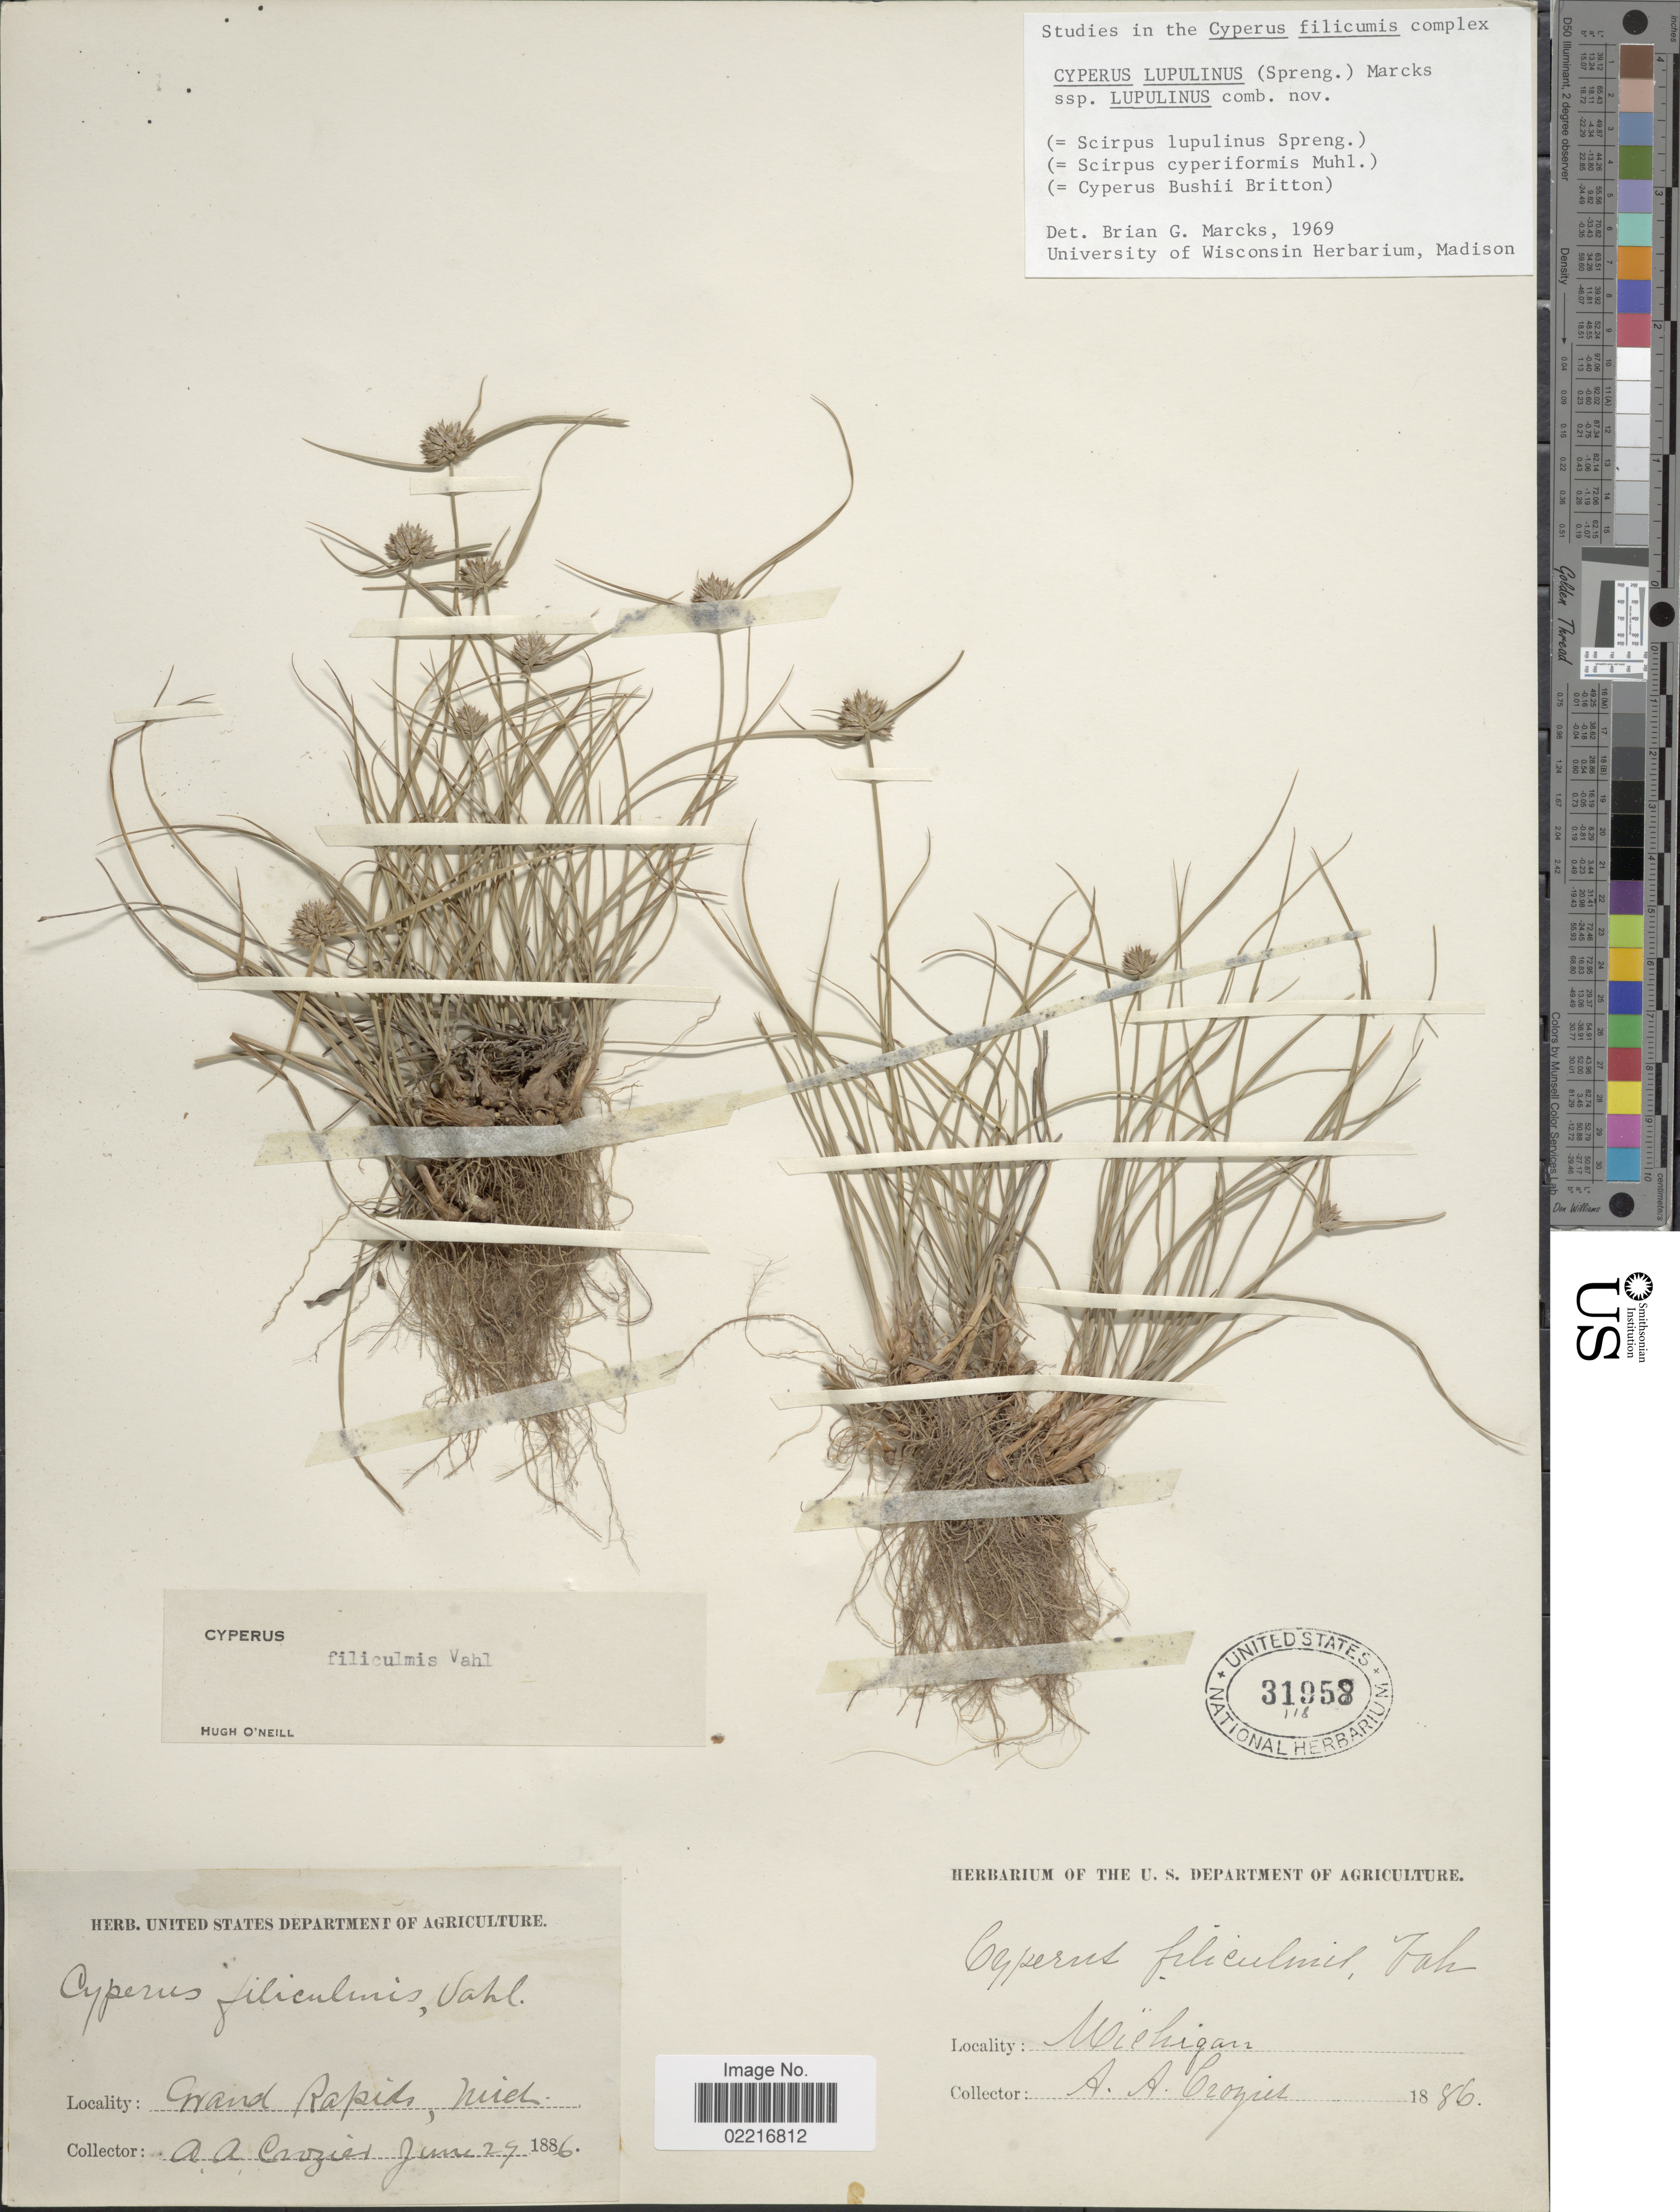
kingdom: Plantae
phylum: Tracheophyta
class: Liliopsida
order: Poales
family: Cyperaceae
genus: Cyperus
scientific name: Cyperus lupulinus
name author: (Spreng.) Marcks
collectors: A. Crozier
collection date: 1886-06-29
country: United States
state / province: Michigan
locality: Grand Rapids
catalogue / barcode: US 31958